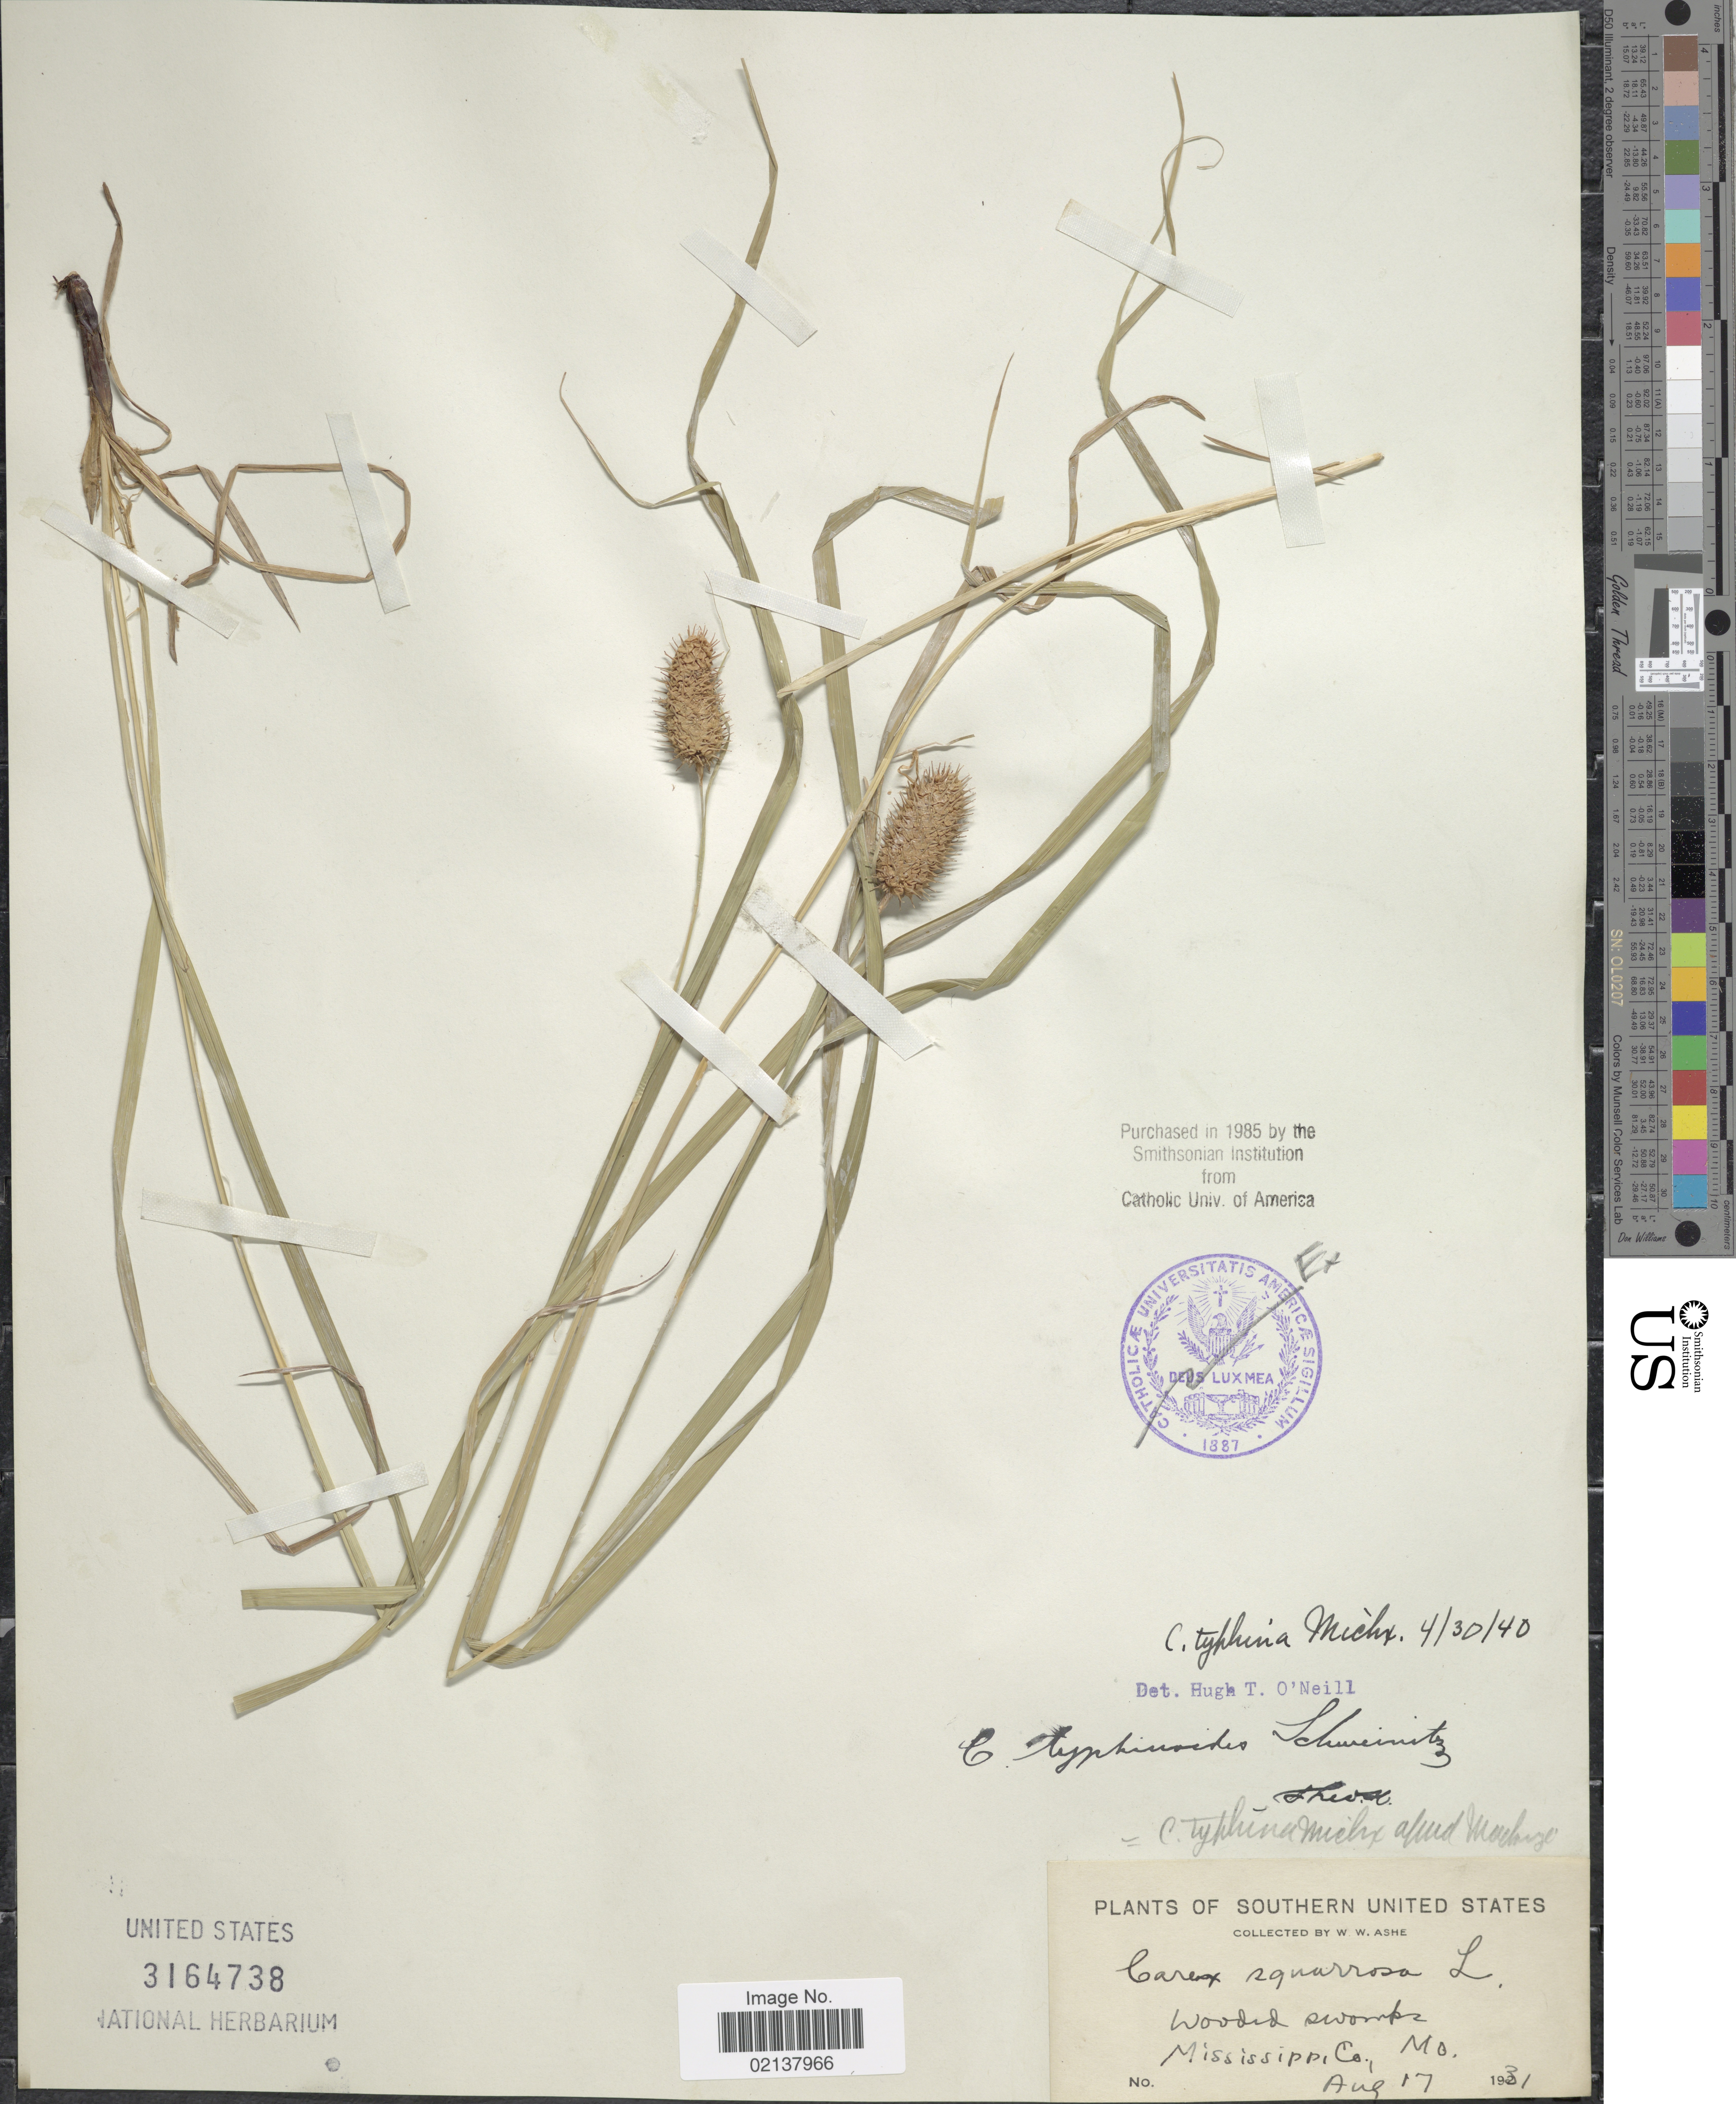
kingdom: Plantae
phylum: Tracheophyta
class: Liliopsida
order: Poales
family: Cyperaceae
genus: Carex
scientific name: Carex typhina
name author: Michx.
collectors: W. W. Ashe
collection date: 1931-08-17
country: United States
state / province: Missouri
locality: Mississippi Co., Mo. Southern United States.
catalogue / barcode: US 3164738